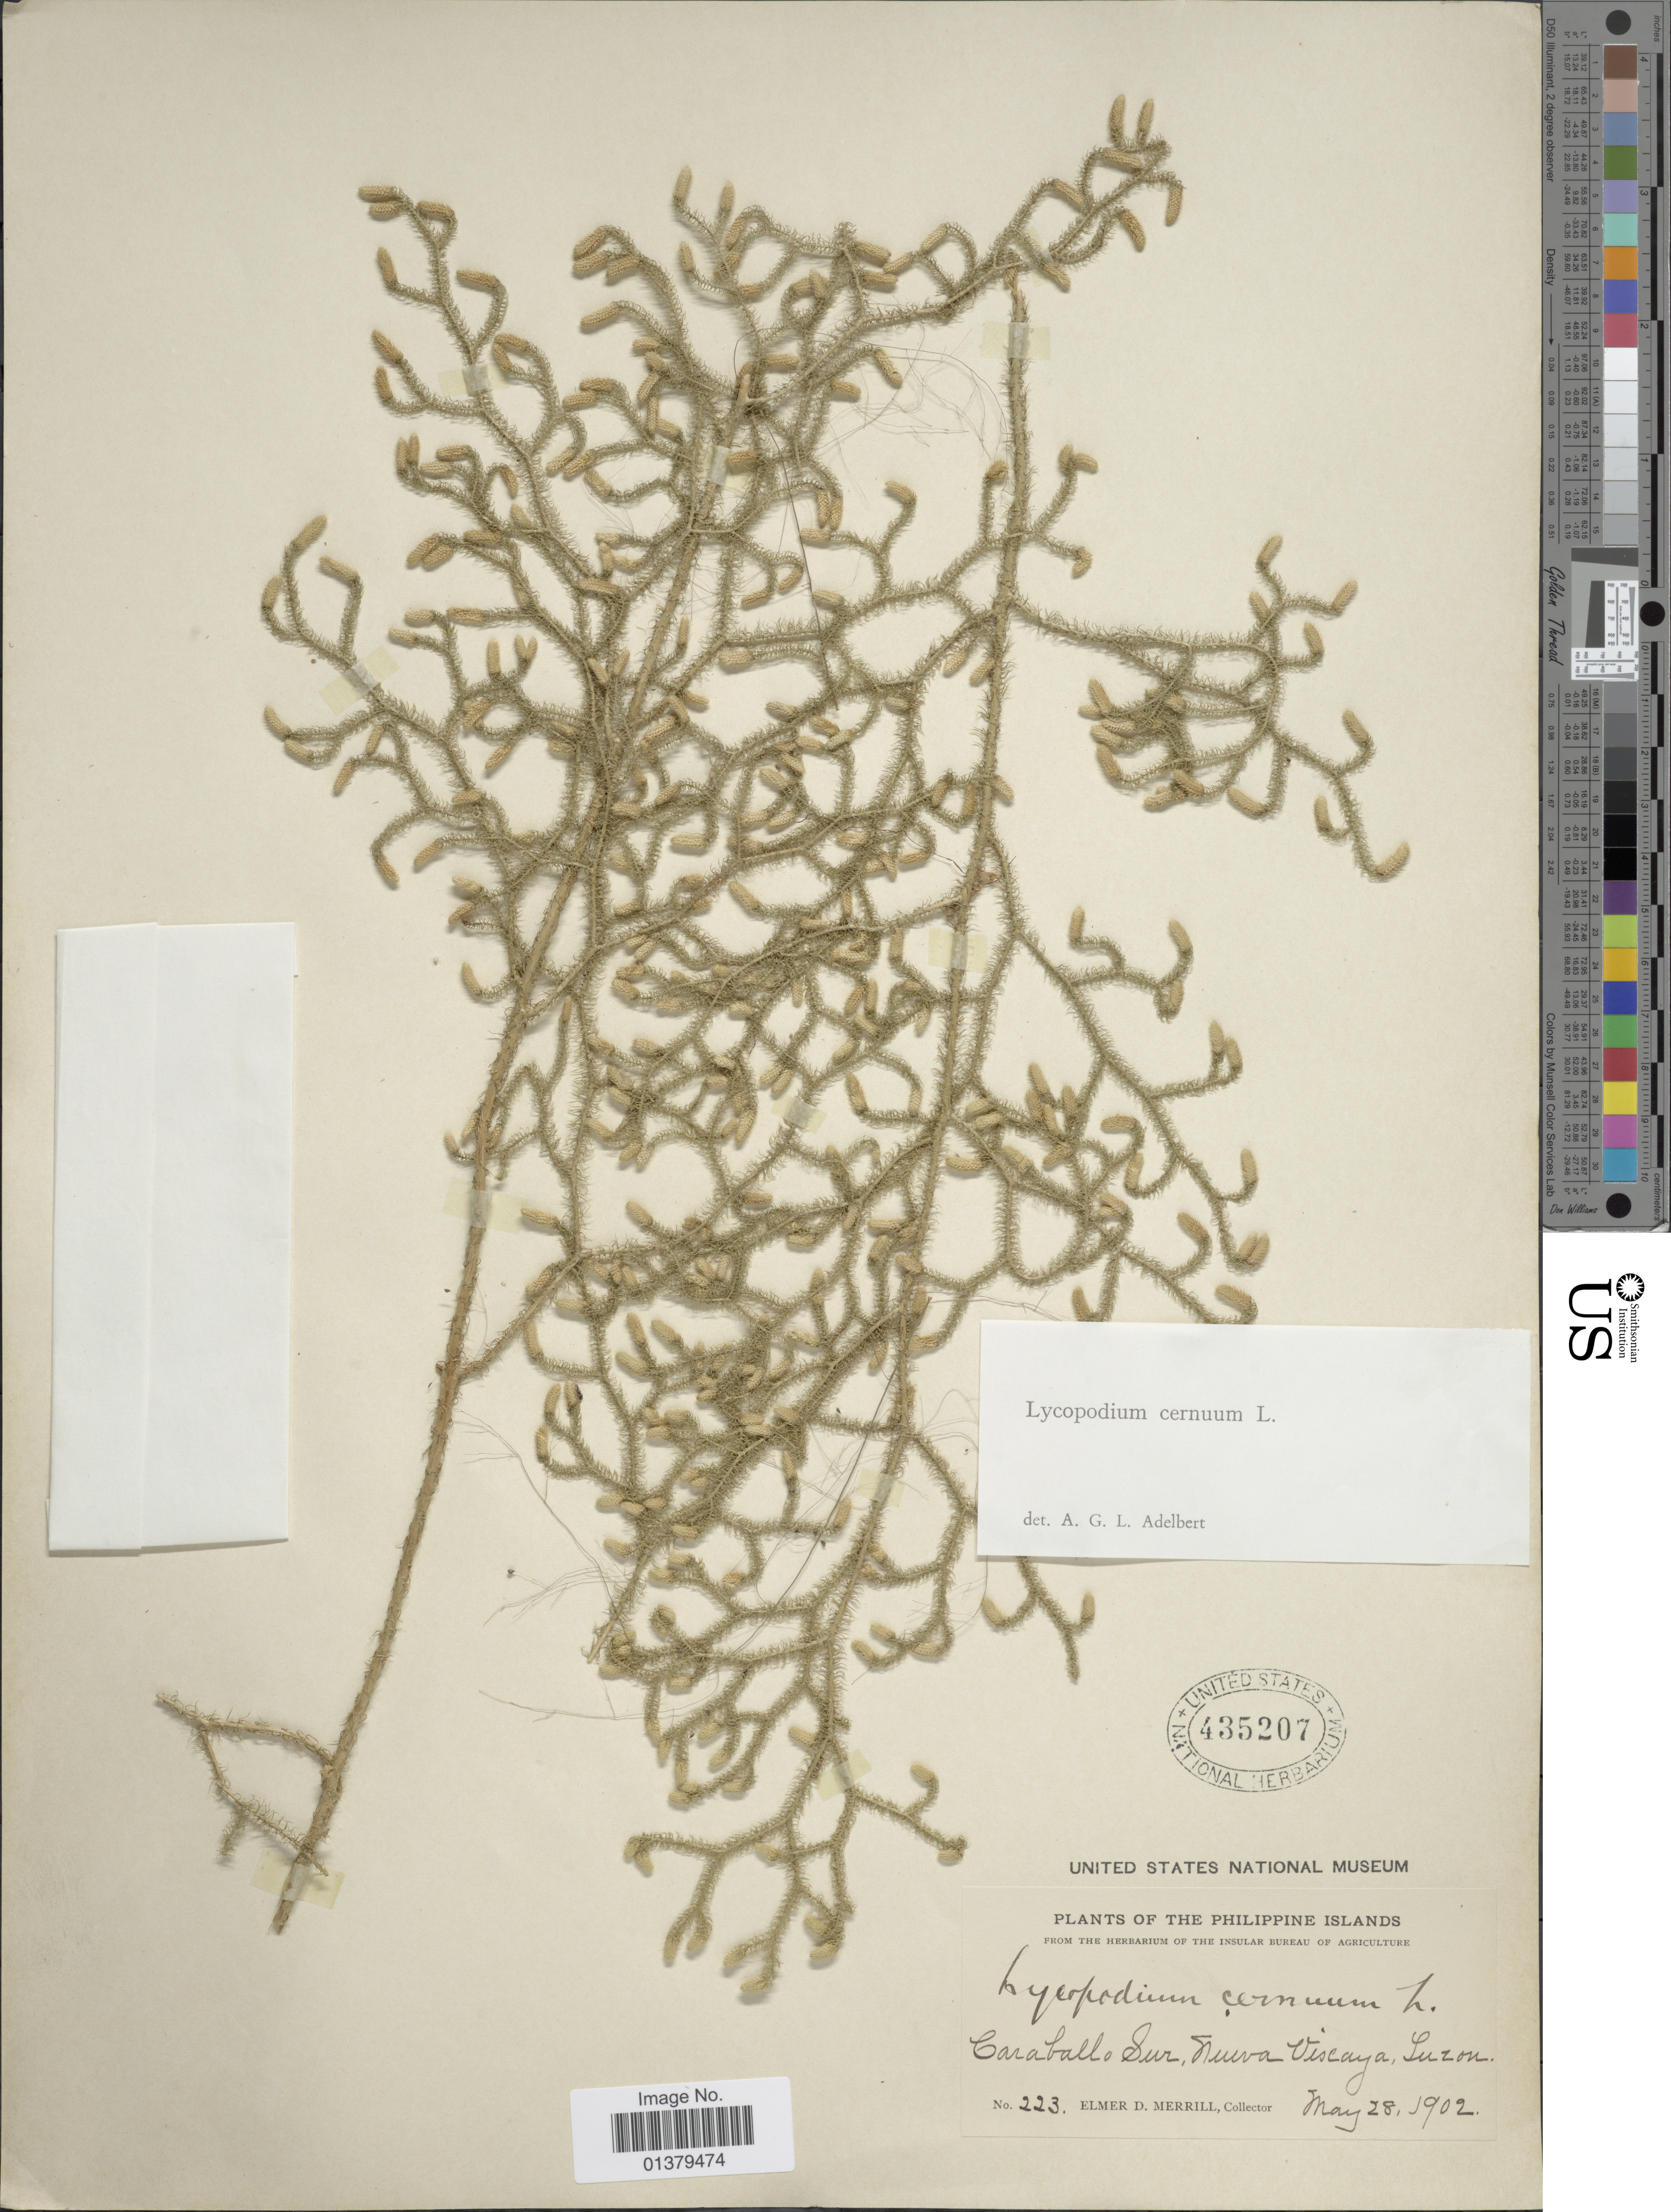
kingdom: Plantae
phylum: Tracheophyta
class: Lycopodiopsida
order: Lycopodiales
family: Lycopodiaceae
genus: Palhinhaea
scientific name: Palhinhaea cernua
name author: (L.) Vasc. & Franco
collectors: E. D. Merrill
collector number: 223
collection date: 1902-05-28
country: Philippines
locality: Caraballo Sur, Nueva Viscaya, Luzon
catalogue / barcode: US 435207